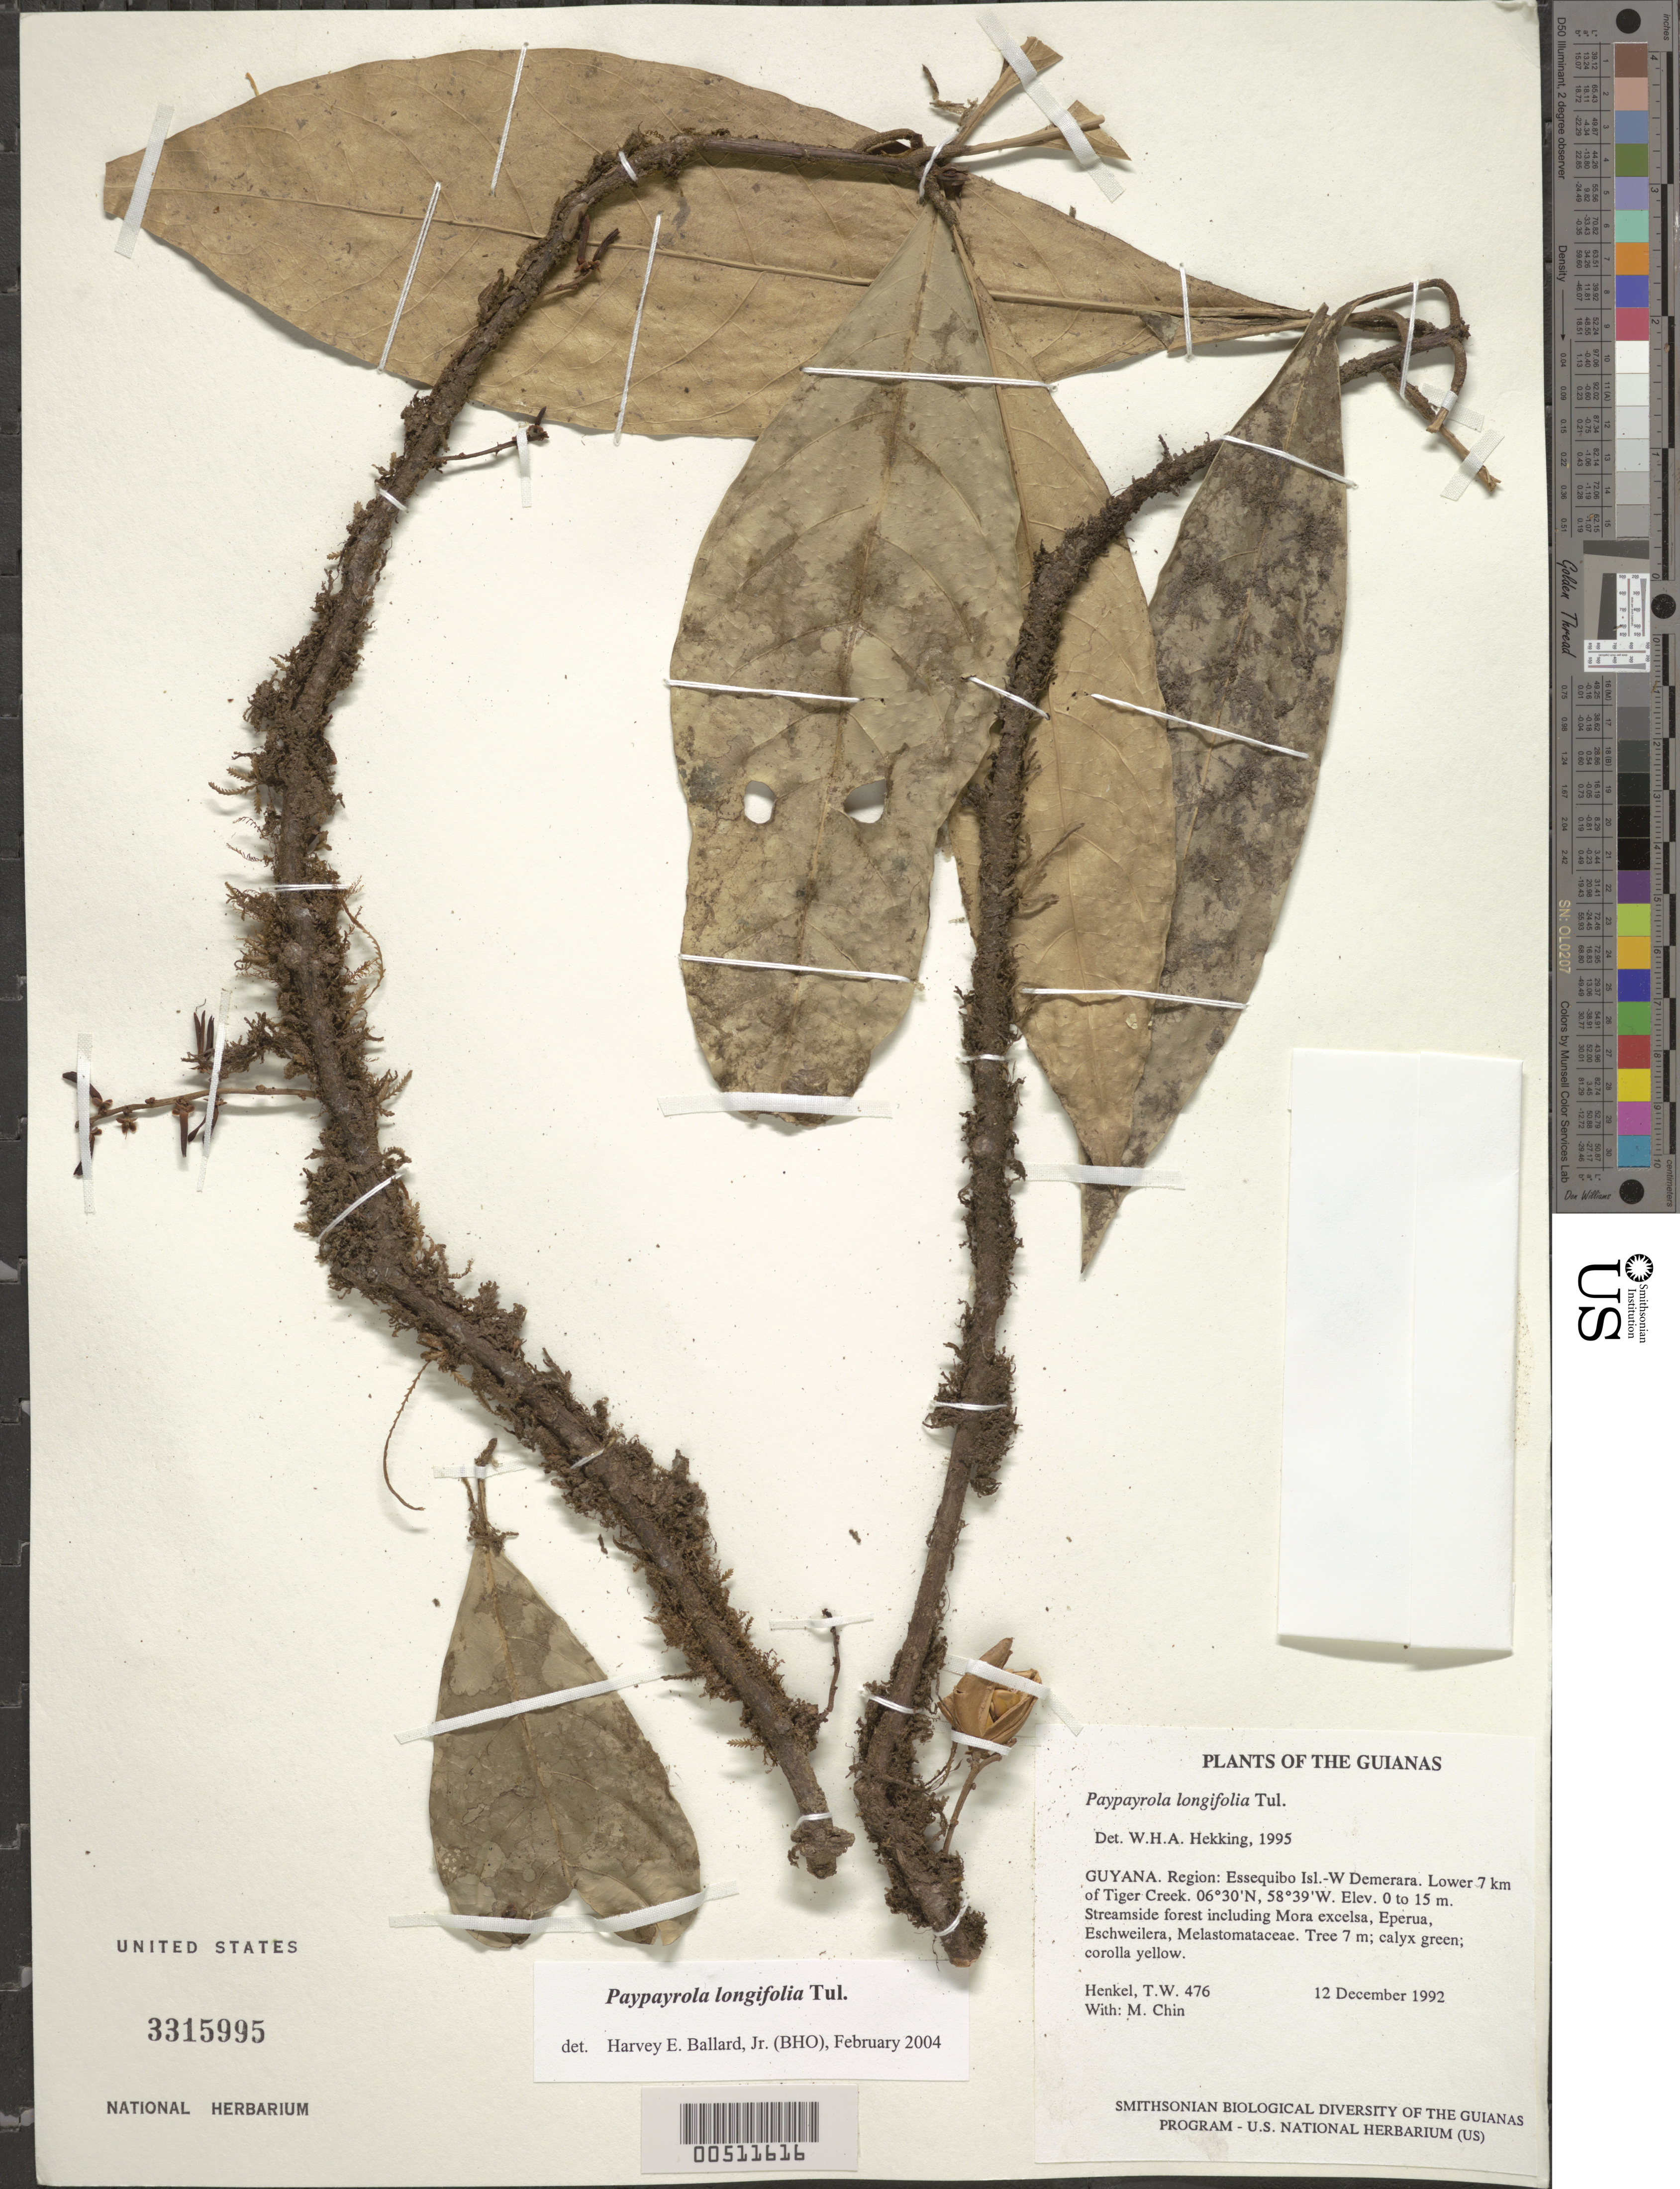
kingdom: Plantae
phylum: Tracheophyta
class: Magnoliopsida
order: Malpighiales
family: Violaceae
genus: Paypayrola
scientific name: Paypayrola longifolia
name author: Tul.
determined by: Ballard, Harvey E.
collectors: T. Henkel & M. Chin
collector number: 476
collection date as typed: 12 December 1992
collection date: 1992-12-12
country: Guyana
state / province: Essequibo Isl-W. Demerara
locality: Lower 7 km of Tiger Creek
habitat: Streamside forest including Mora excelsa, Eperua, Eschweilera, Melastomataceae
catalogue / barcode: US 3315995